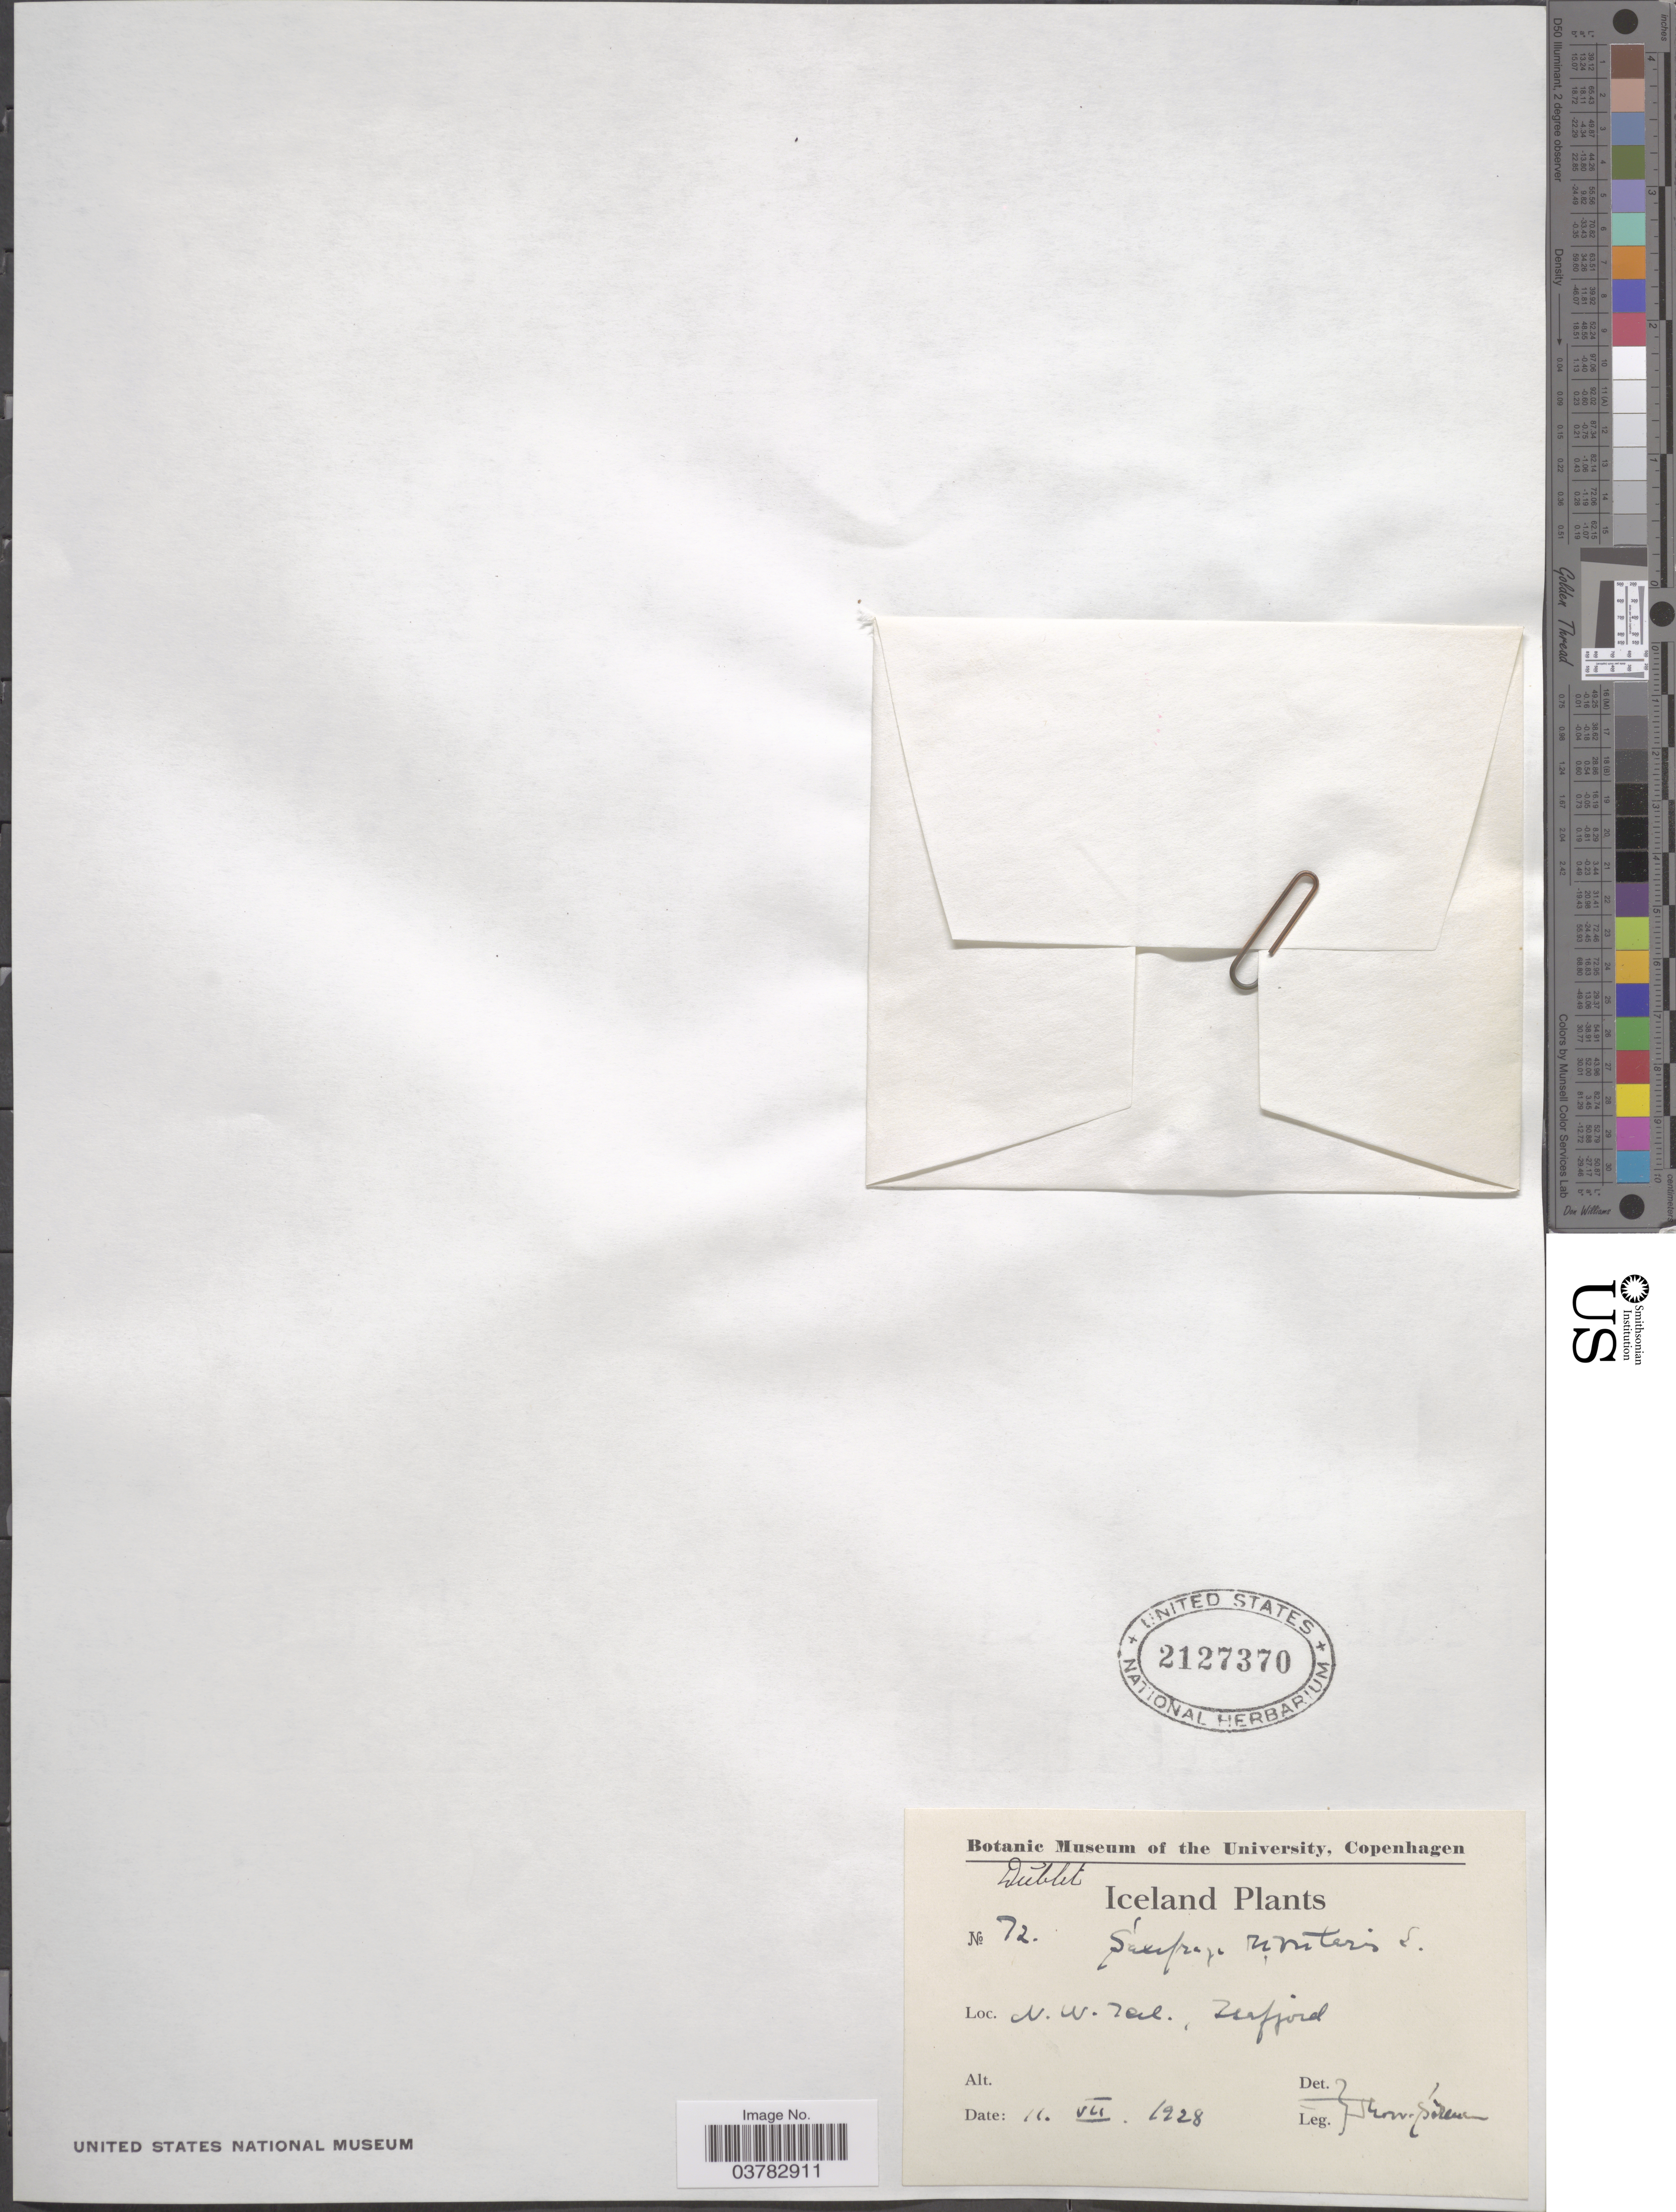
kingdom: Plantae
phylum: Tracheophyta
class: Magnoliopsida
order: Saxifragales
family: Saxifragaceae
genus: Saxifraga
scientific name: Saxifraga sp.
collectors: T. Sorensen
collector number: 72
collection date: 1928-07-11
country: Iceland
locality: N. W. Icel., Isafjord.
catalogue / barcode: US 2127370